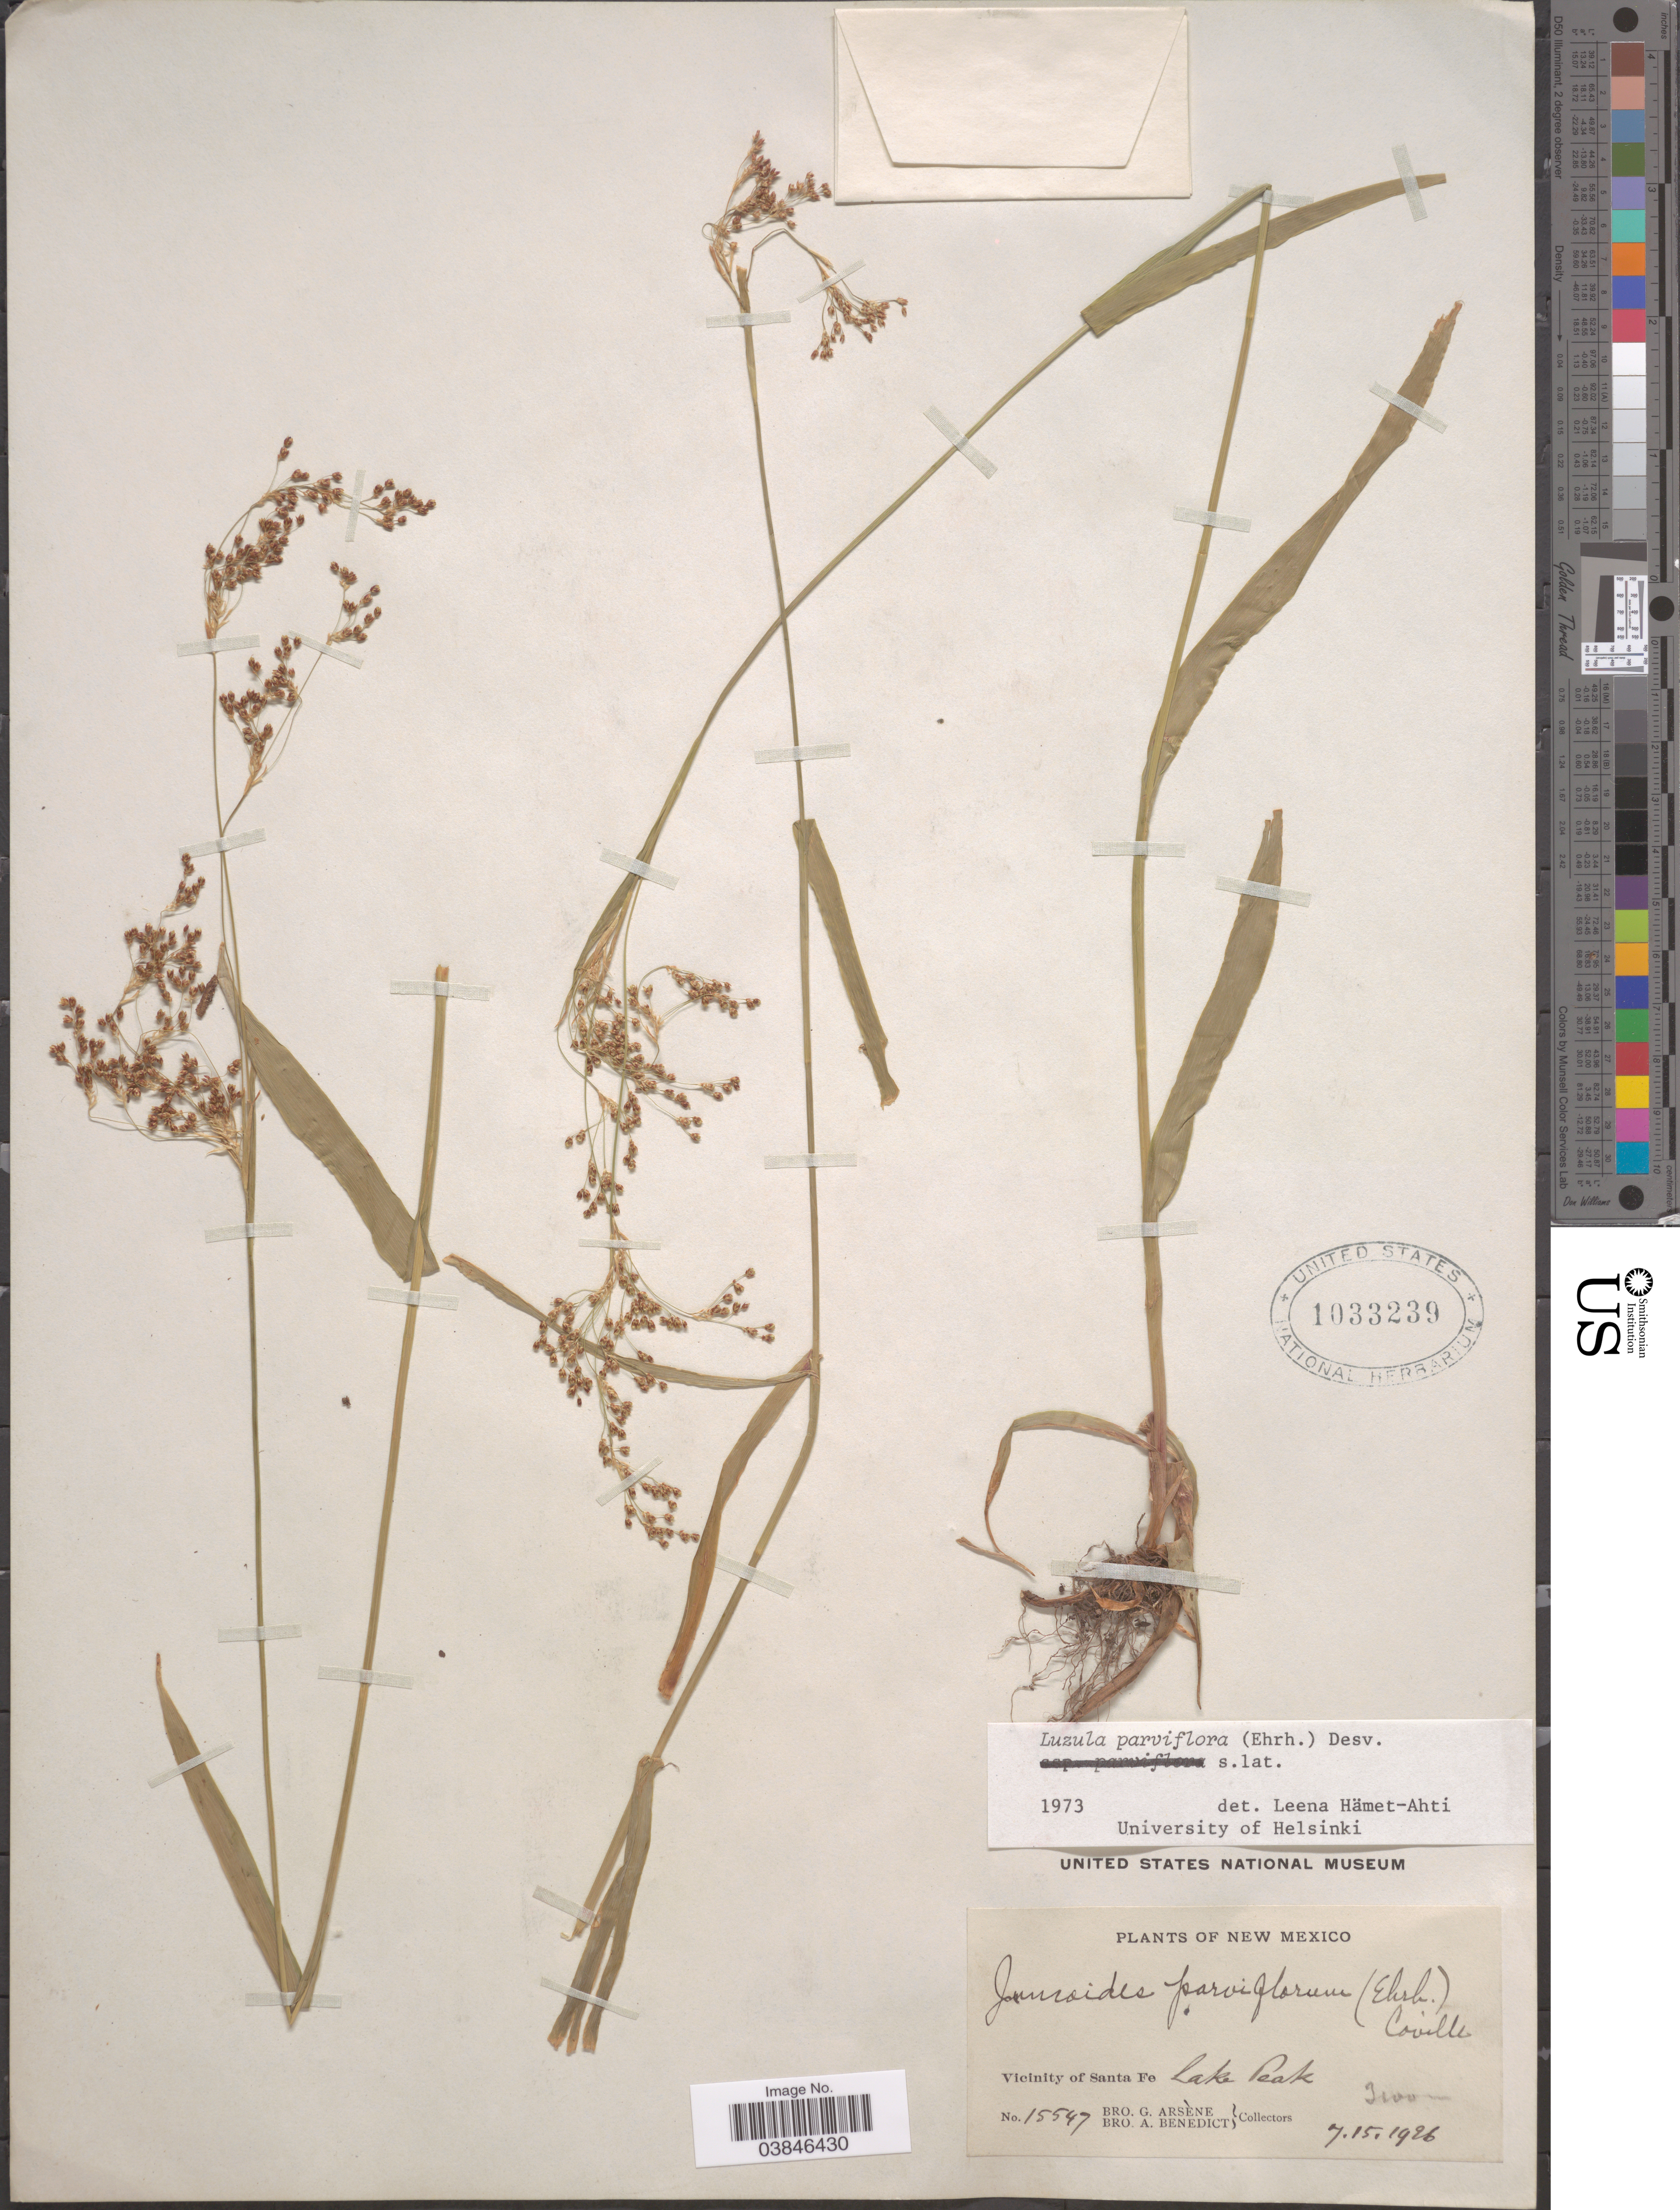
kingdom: Plantae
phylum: Tracheophyta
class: Liliopsida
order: Poales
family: Juncaceae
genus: Luzula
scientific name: Luzula parviflora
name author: (Ehrh.) Desv.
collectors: Bro. G. Arsène & Bro. A. Benedict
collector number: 15547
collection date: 1926-07-15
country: United States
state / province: New Mexico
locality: Vicinity of Santa Fe. Lake Peak.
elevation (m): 3200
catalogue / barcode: US 1033239